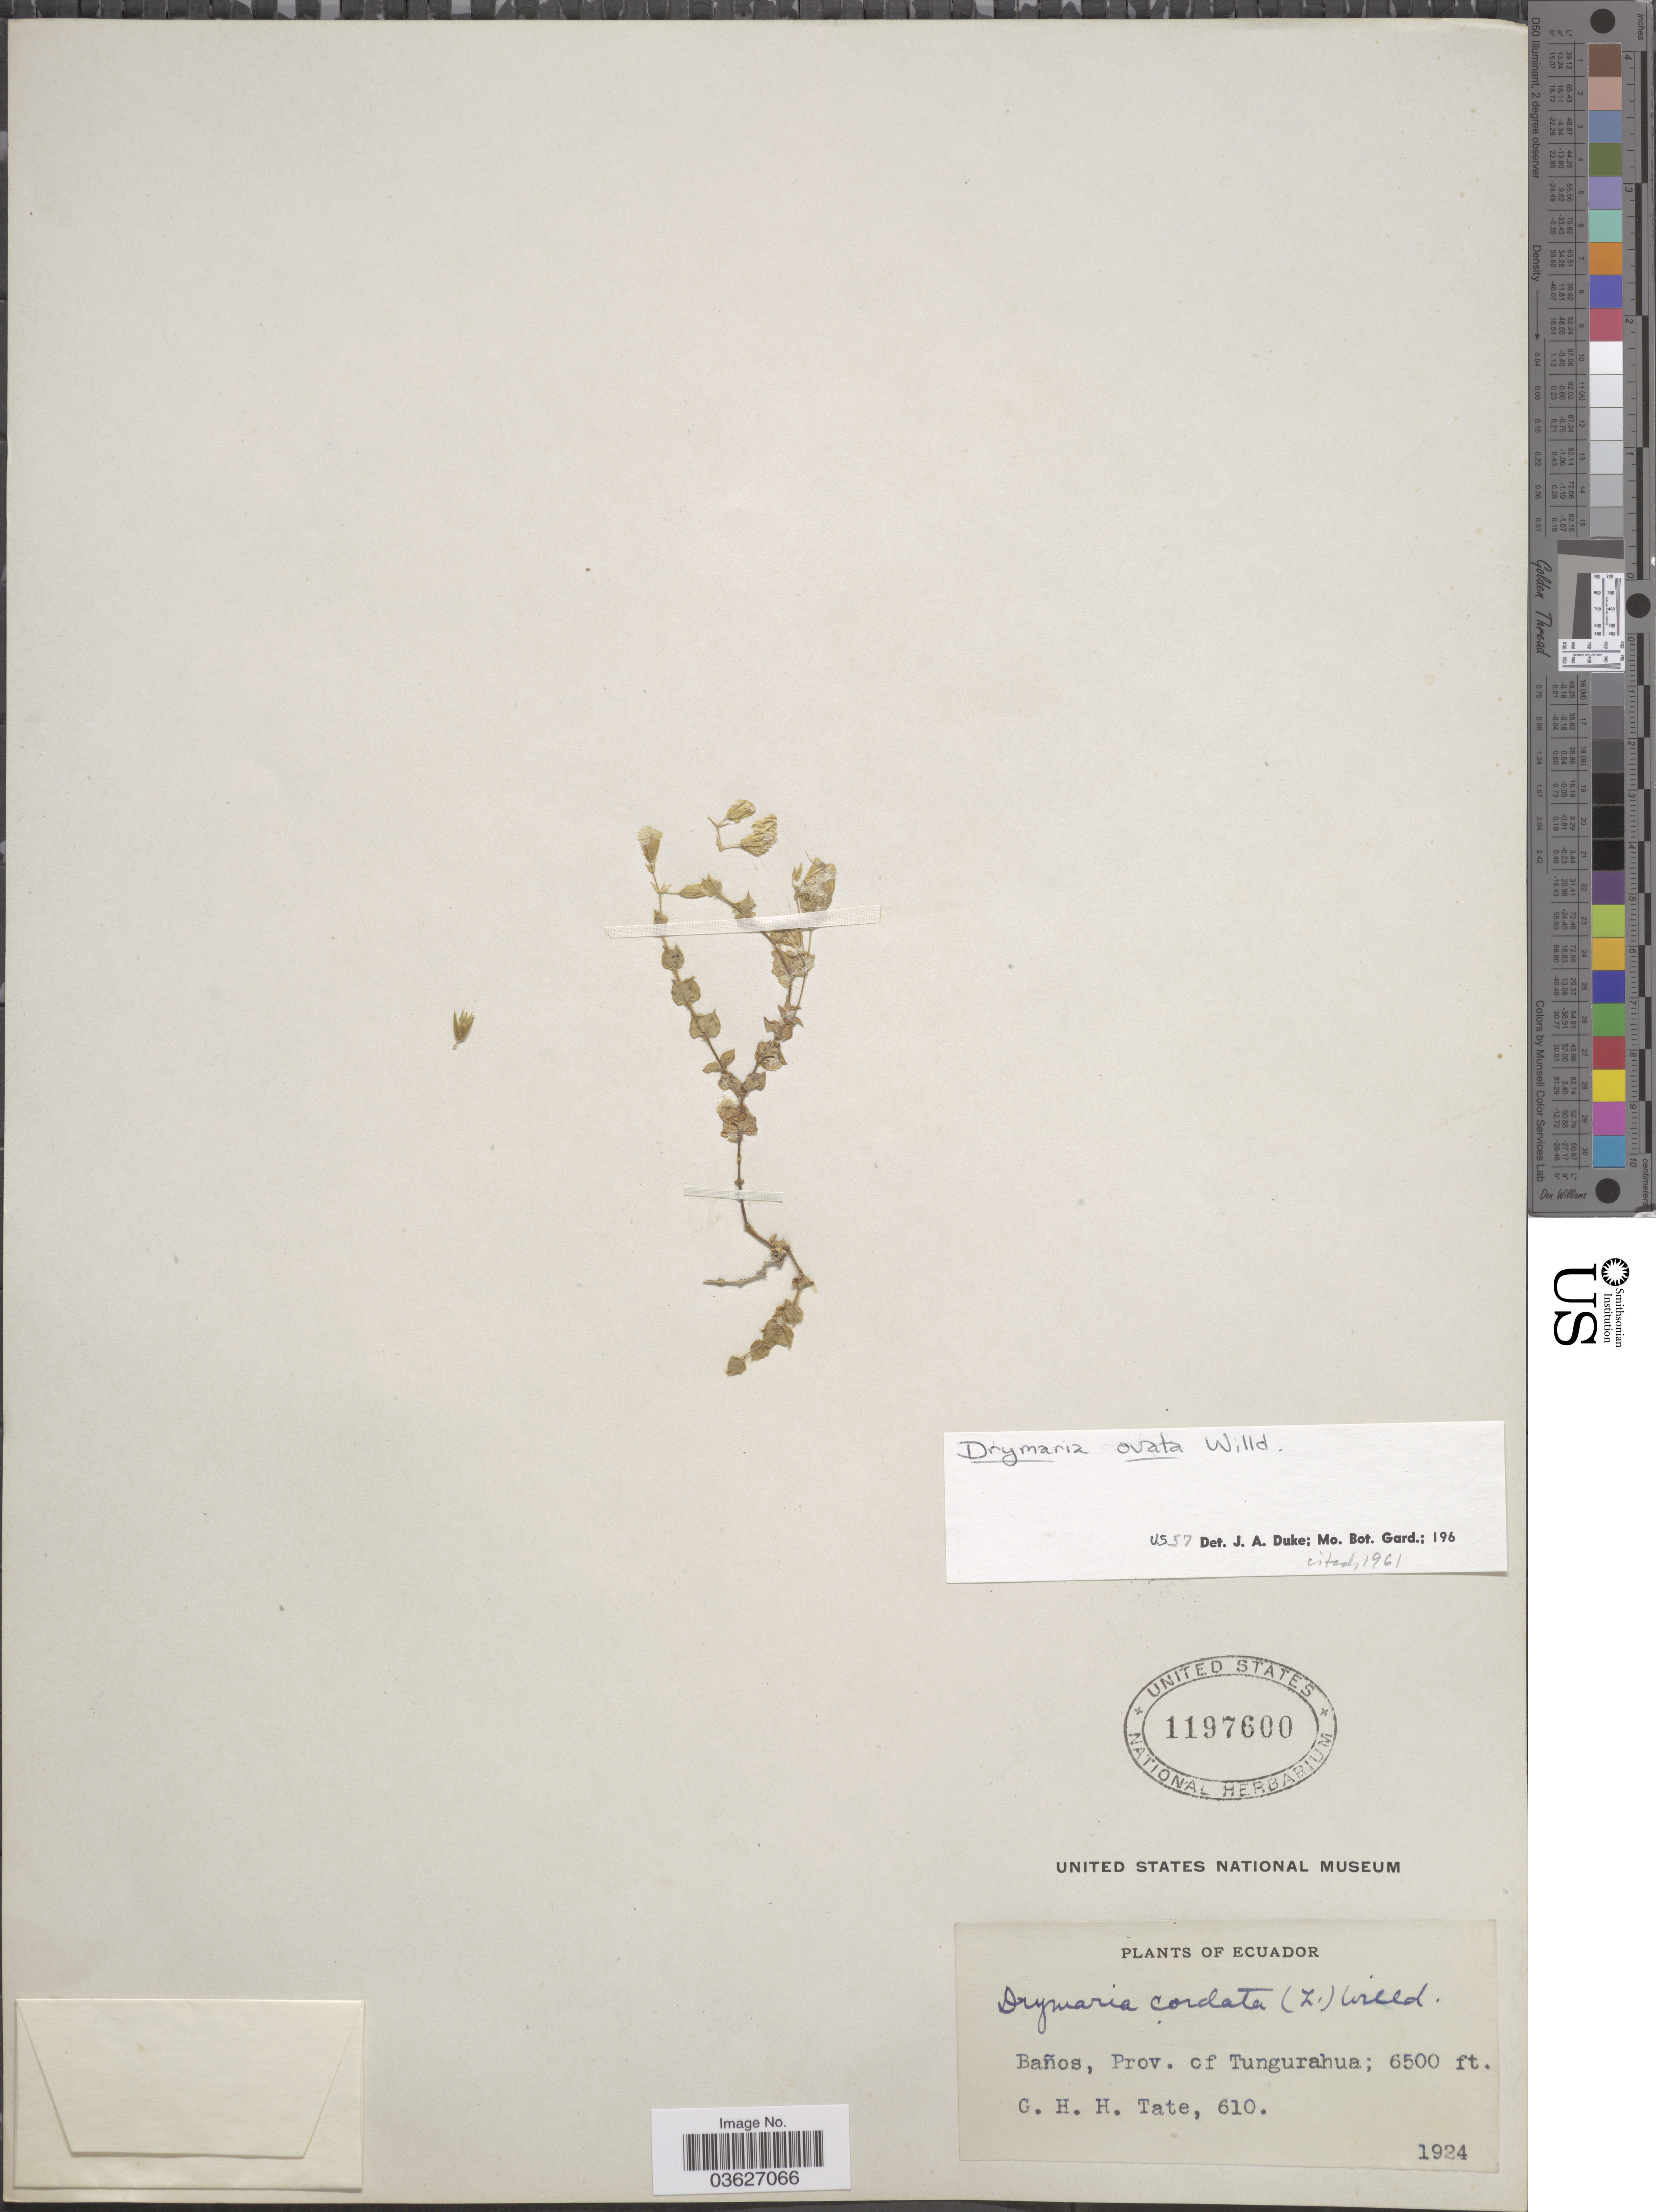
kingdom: Plantae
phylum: Tracheophyta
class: Magnoliopsida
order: Caryophyllales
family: Caryophyllaceae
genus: Drymaria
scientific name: Drymaria ovata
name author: Humb. & Bonpl. ex Schult.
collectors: G. H. H.Tate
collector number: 610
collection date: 1924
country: Ecuador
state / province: Tungurahua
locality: Baños.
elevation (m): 1981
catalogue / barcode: US 1197600